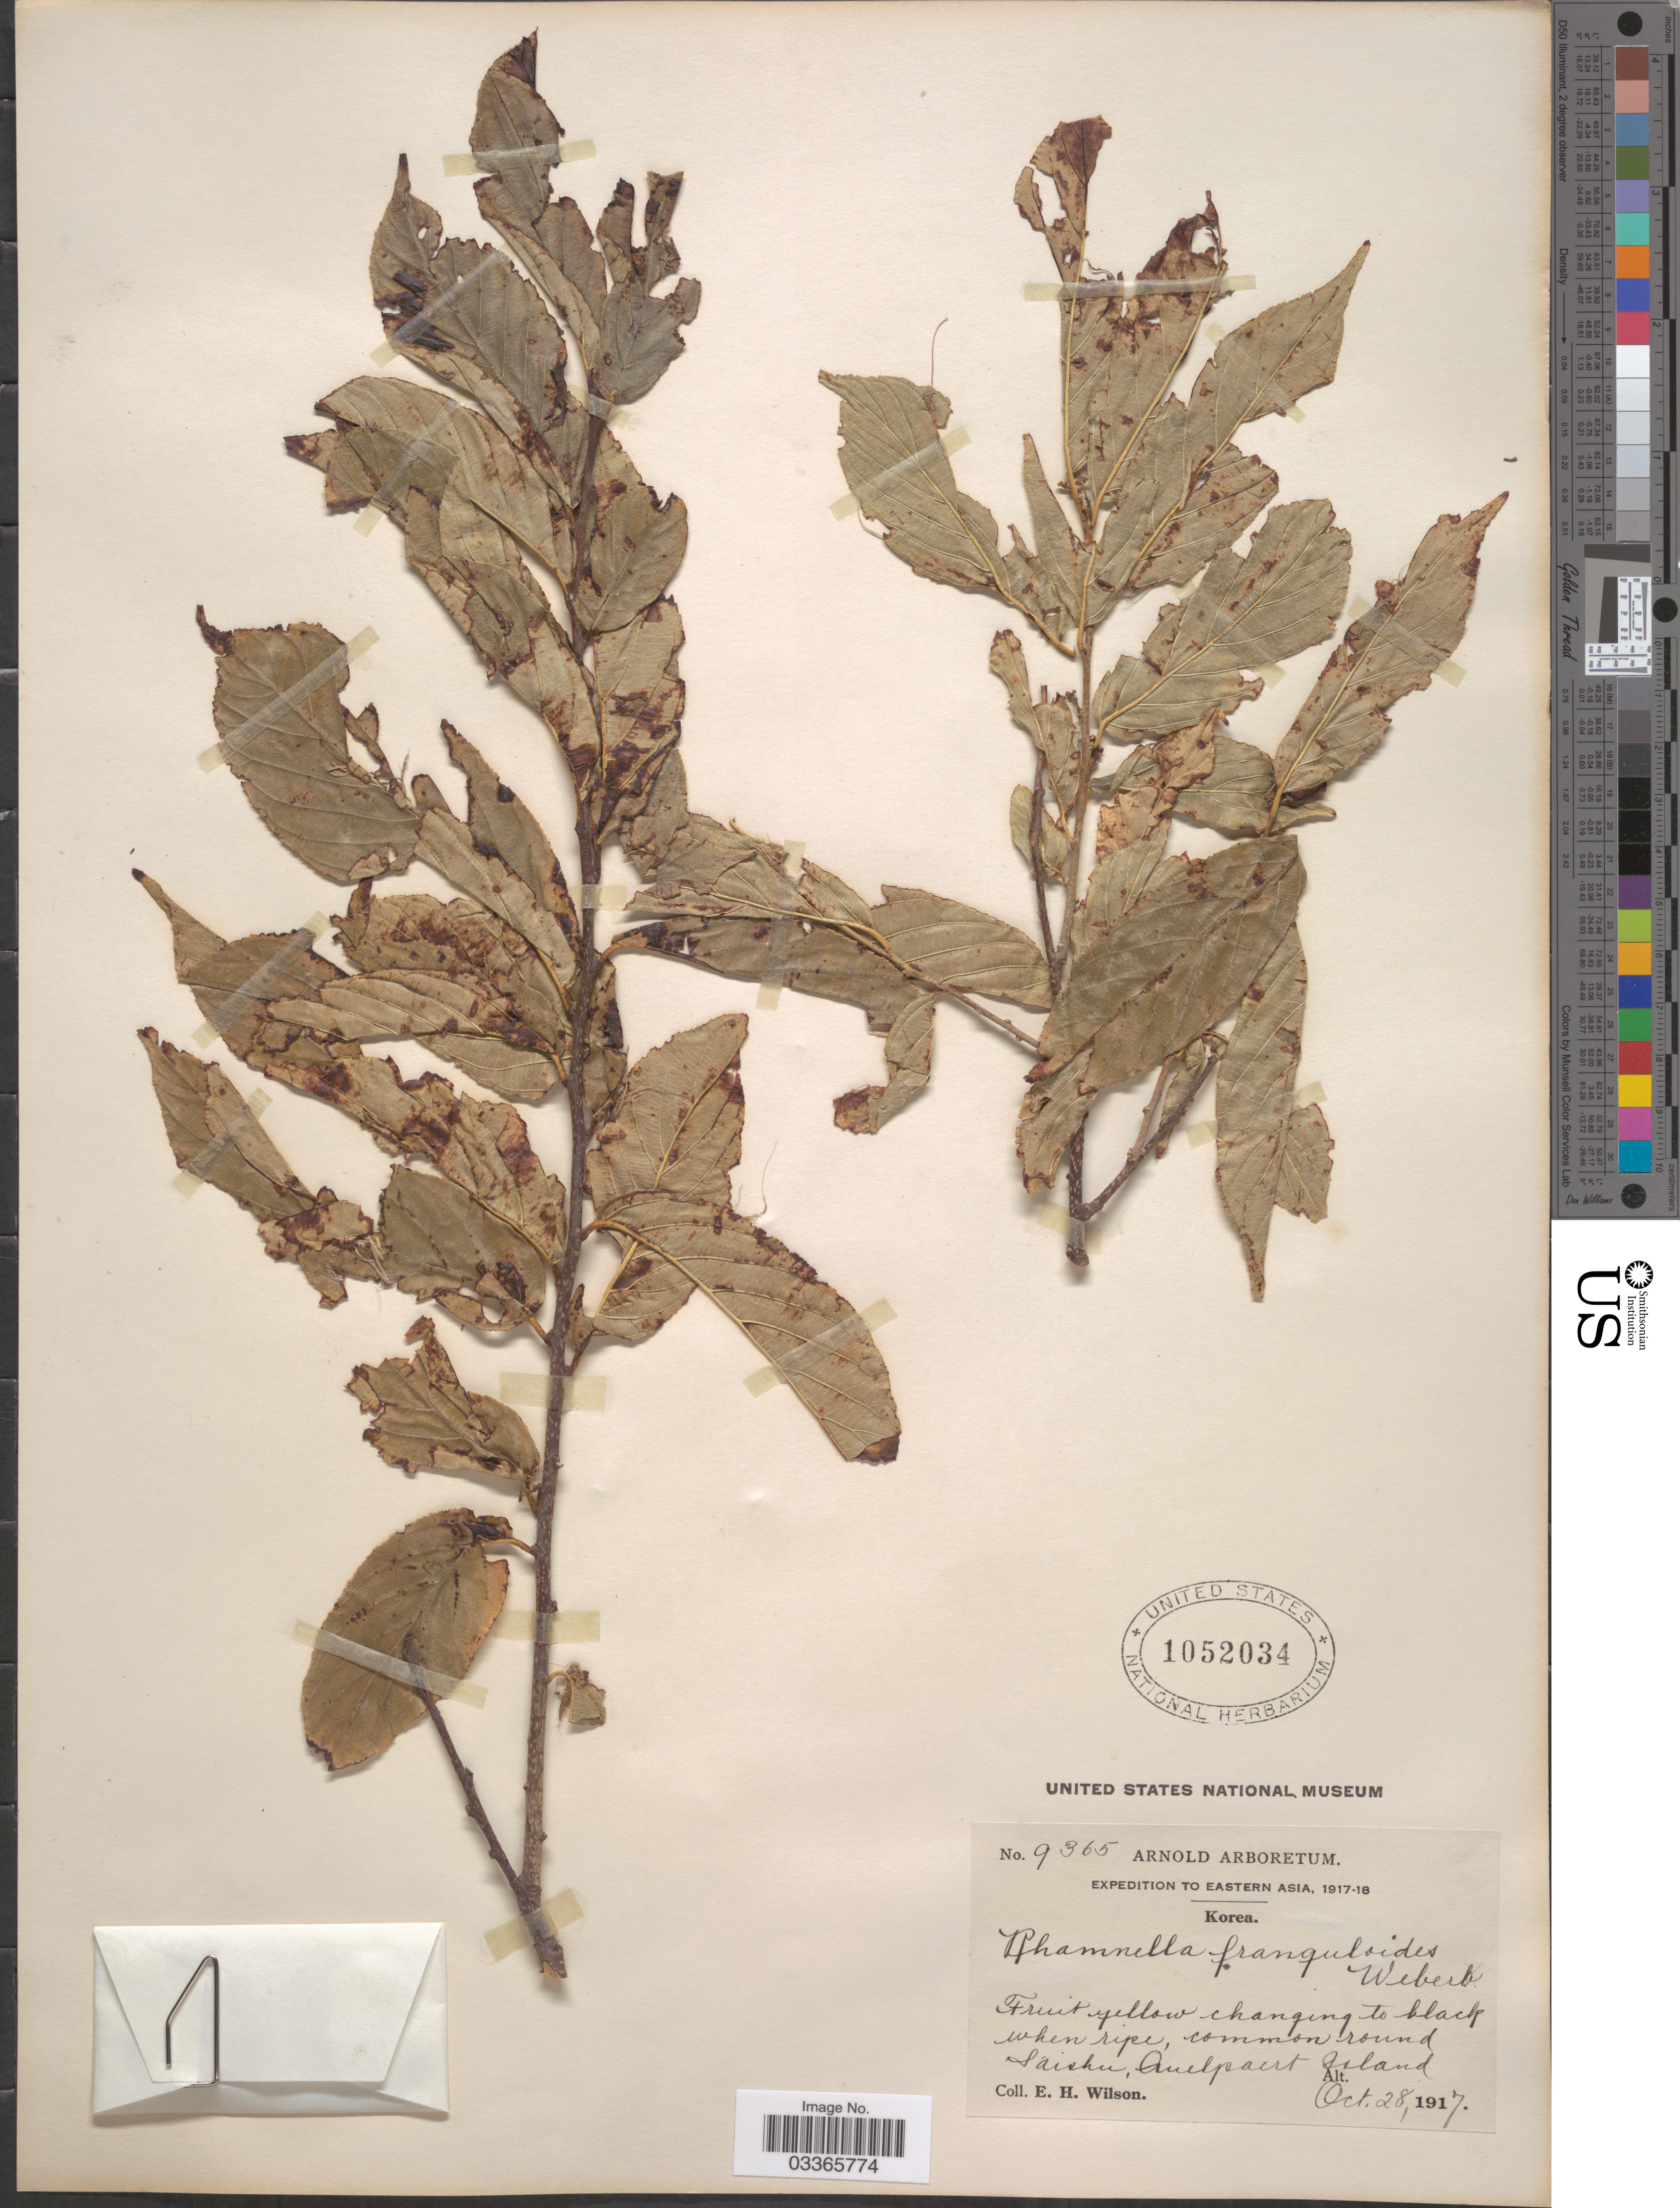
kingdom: Plantae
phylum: Tracheophyta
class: Magnoliopsida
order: Rosales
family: Rhamnaceae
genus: Rhamnella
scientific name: Rhamnella franguloides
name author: (Maxim.) Weberb.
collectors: E. Wilson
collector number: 9365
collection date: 1917-10-28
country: South Korea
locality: Eastern Asia. Korea. Common round Saishu, Quelpaert Island.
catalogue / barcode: US 1052034